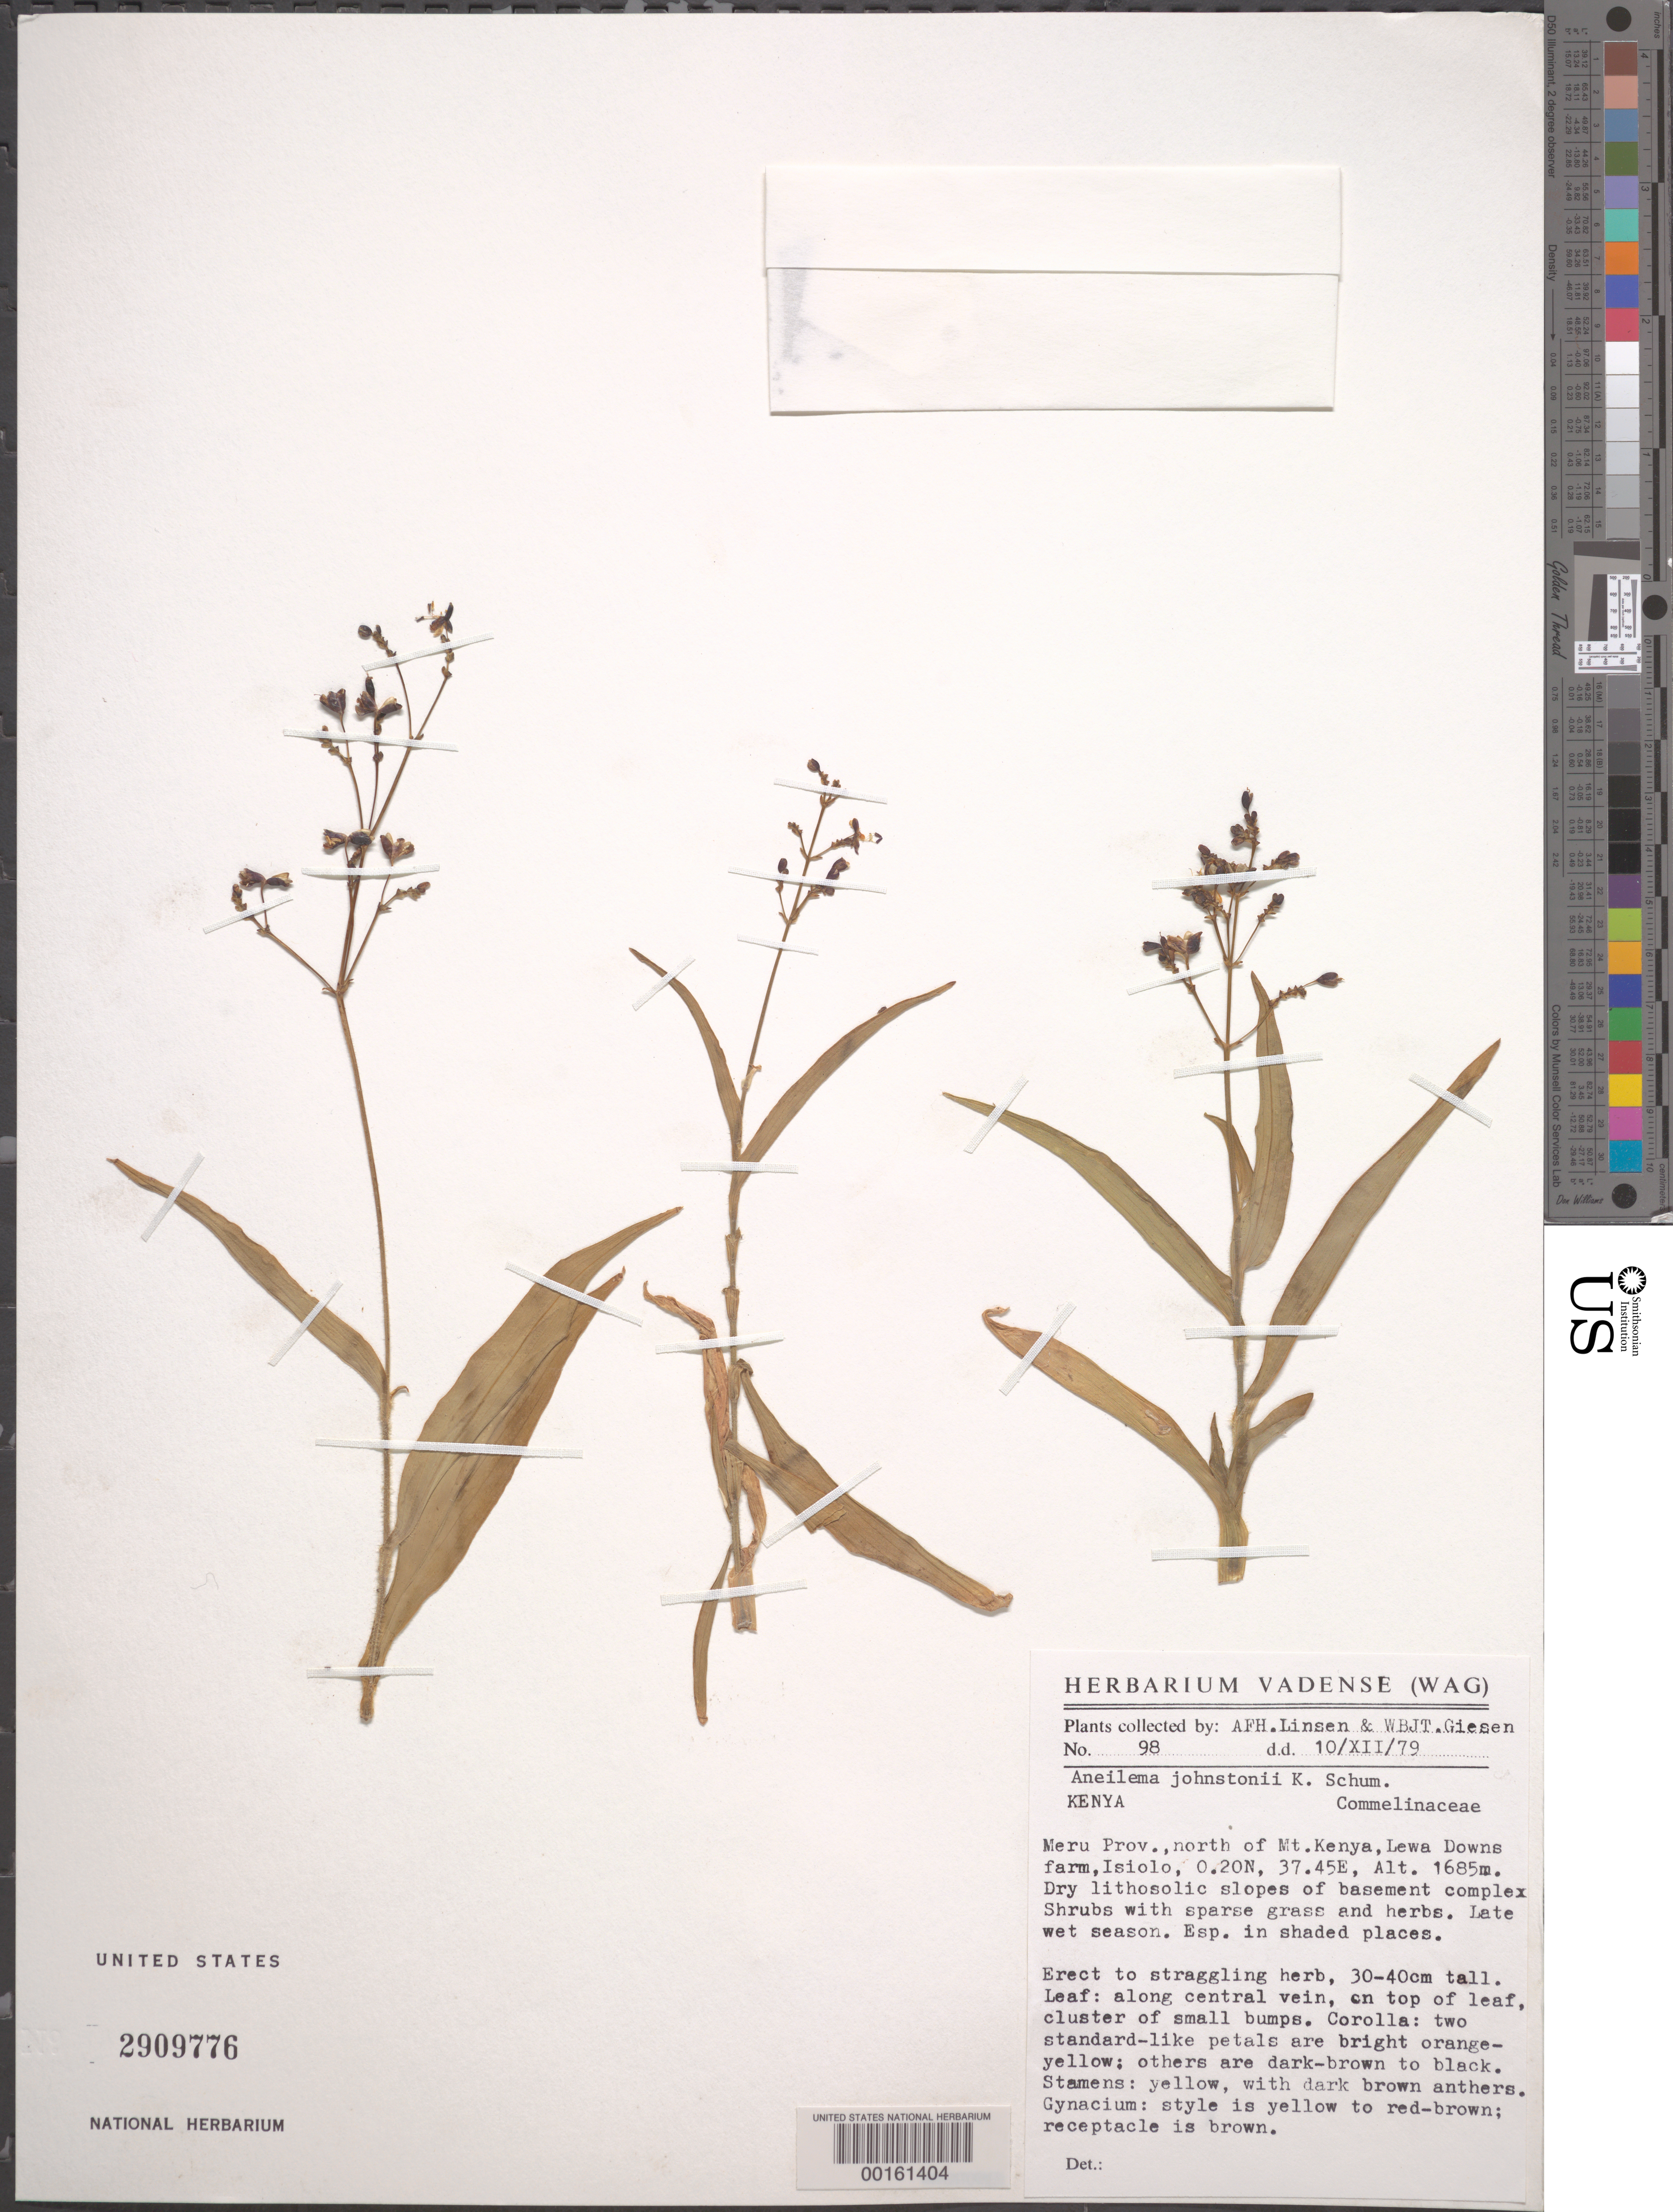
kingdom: Plantae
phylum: Tracheophyta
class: Liliopsida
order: Commelinales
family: Commelinaceae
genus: Aneilema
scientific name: Aneilema johnstonii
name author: K. Schum.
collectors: A. Linsen & W. Giesen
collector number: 98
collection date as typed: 10 Dec 1979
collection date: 1979-12-10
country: Kenya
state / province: Meru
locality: Isiolo; n of mt. kenya. [province originally recorded as central province.]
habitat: Dry lithosolic slope; common in shade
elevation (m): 1685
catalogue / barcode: US 2909776